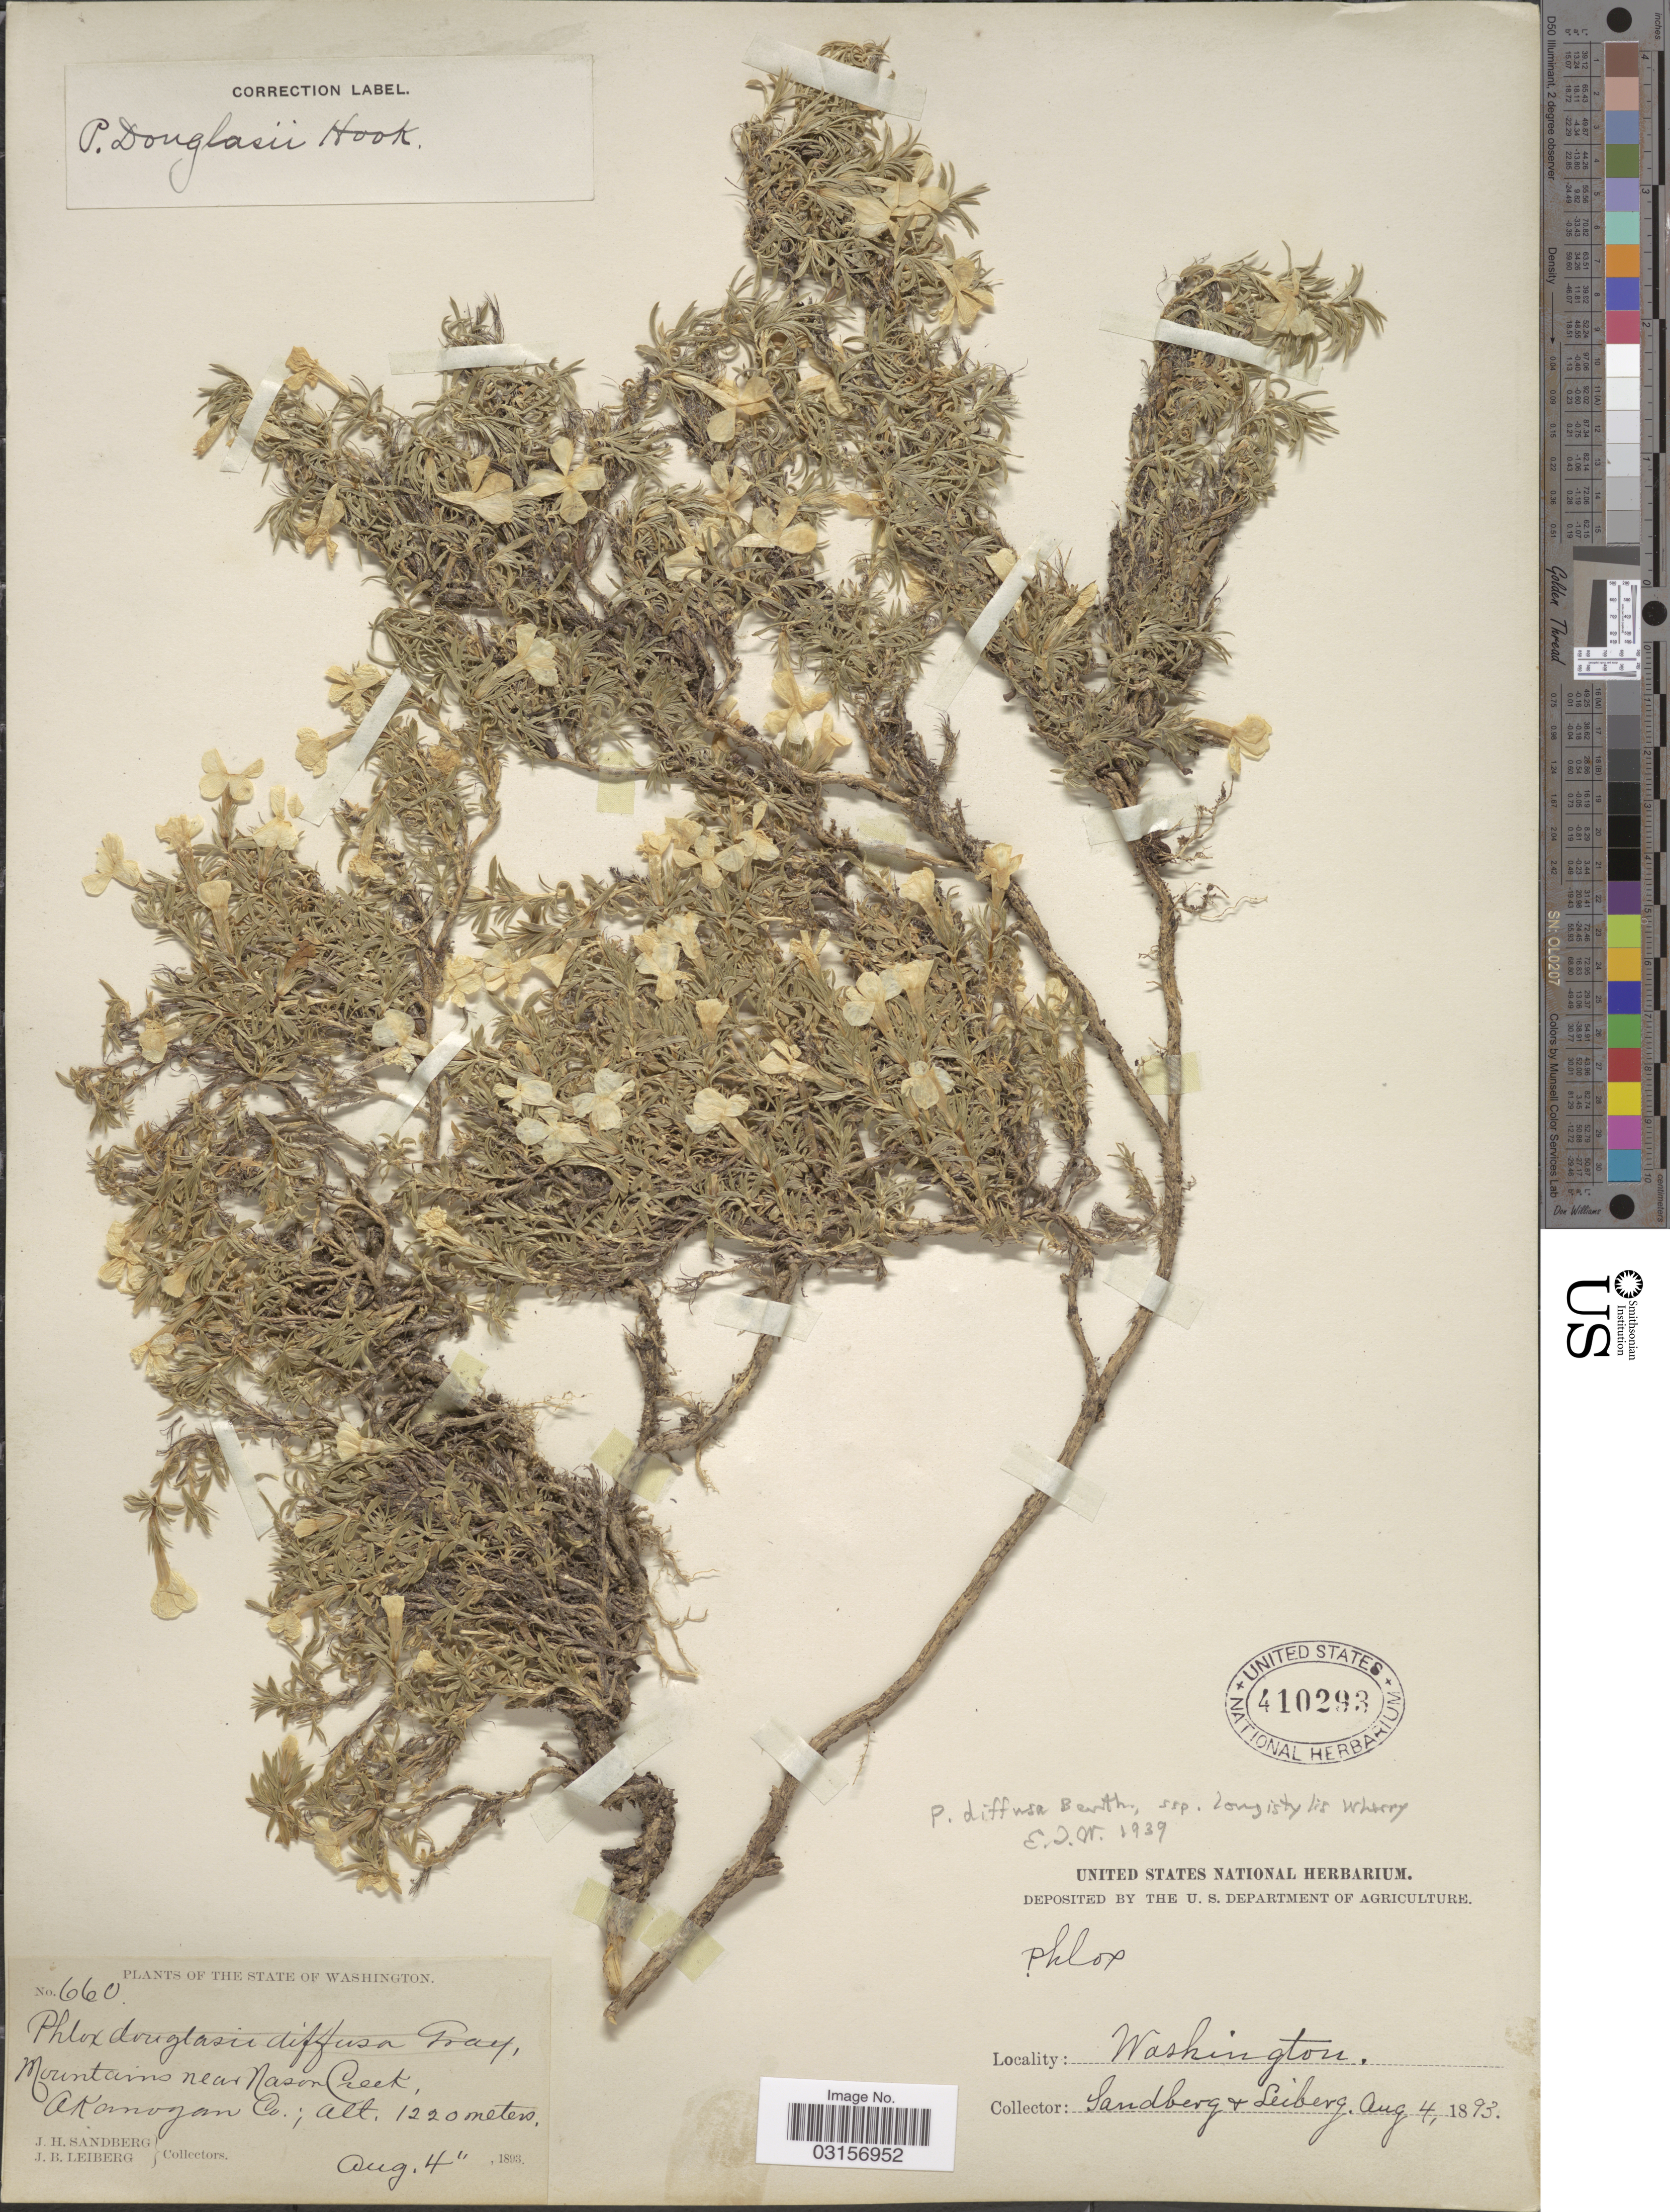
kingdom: Plantae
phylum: Tracheophyta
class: Magnoliopsida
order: Ericales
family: Polemoniaceae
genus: Phlox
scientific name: Phlox diffusa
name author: Benth.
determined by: Mayfield, M. H.; Ferguson, C. J.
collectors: J. H. Sandberg & J. B. Leiberg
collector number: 660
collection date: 1893-08-04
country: United States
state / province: Washington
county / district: Okanogan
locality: Mountains near Nason Creek, Okanogan Co.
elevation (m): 1220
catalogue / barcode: US 410293